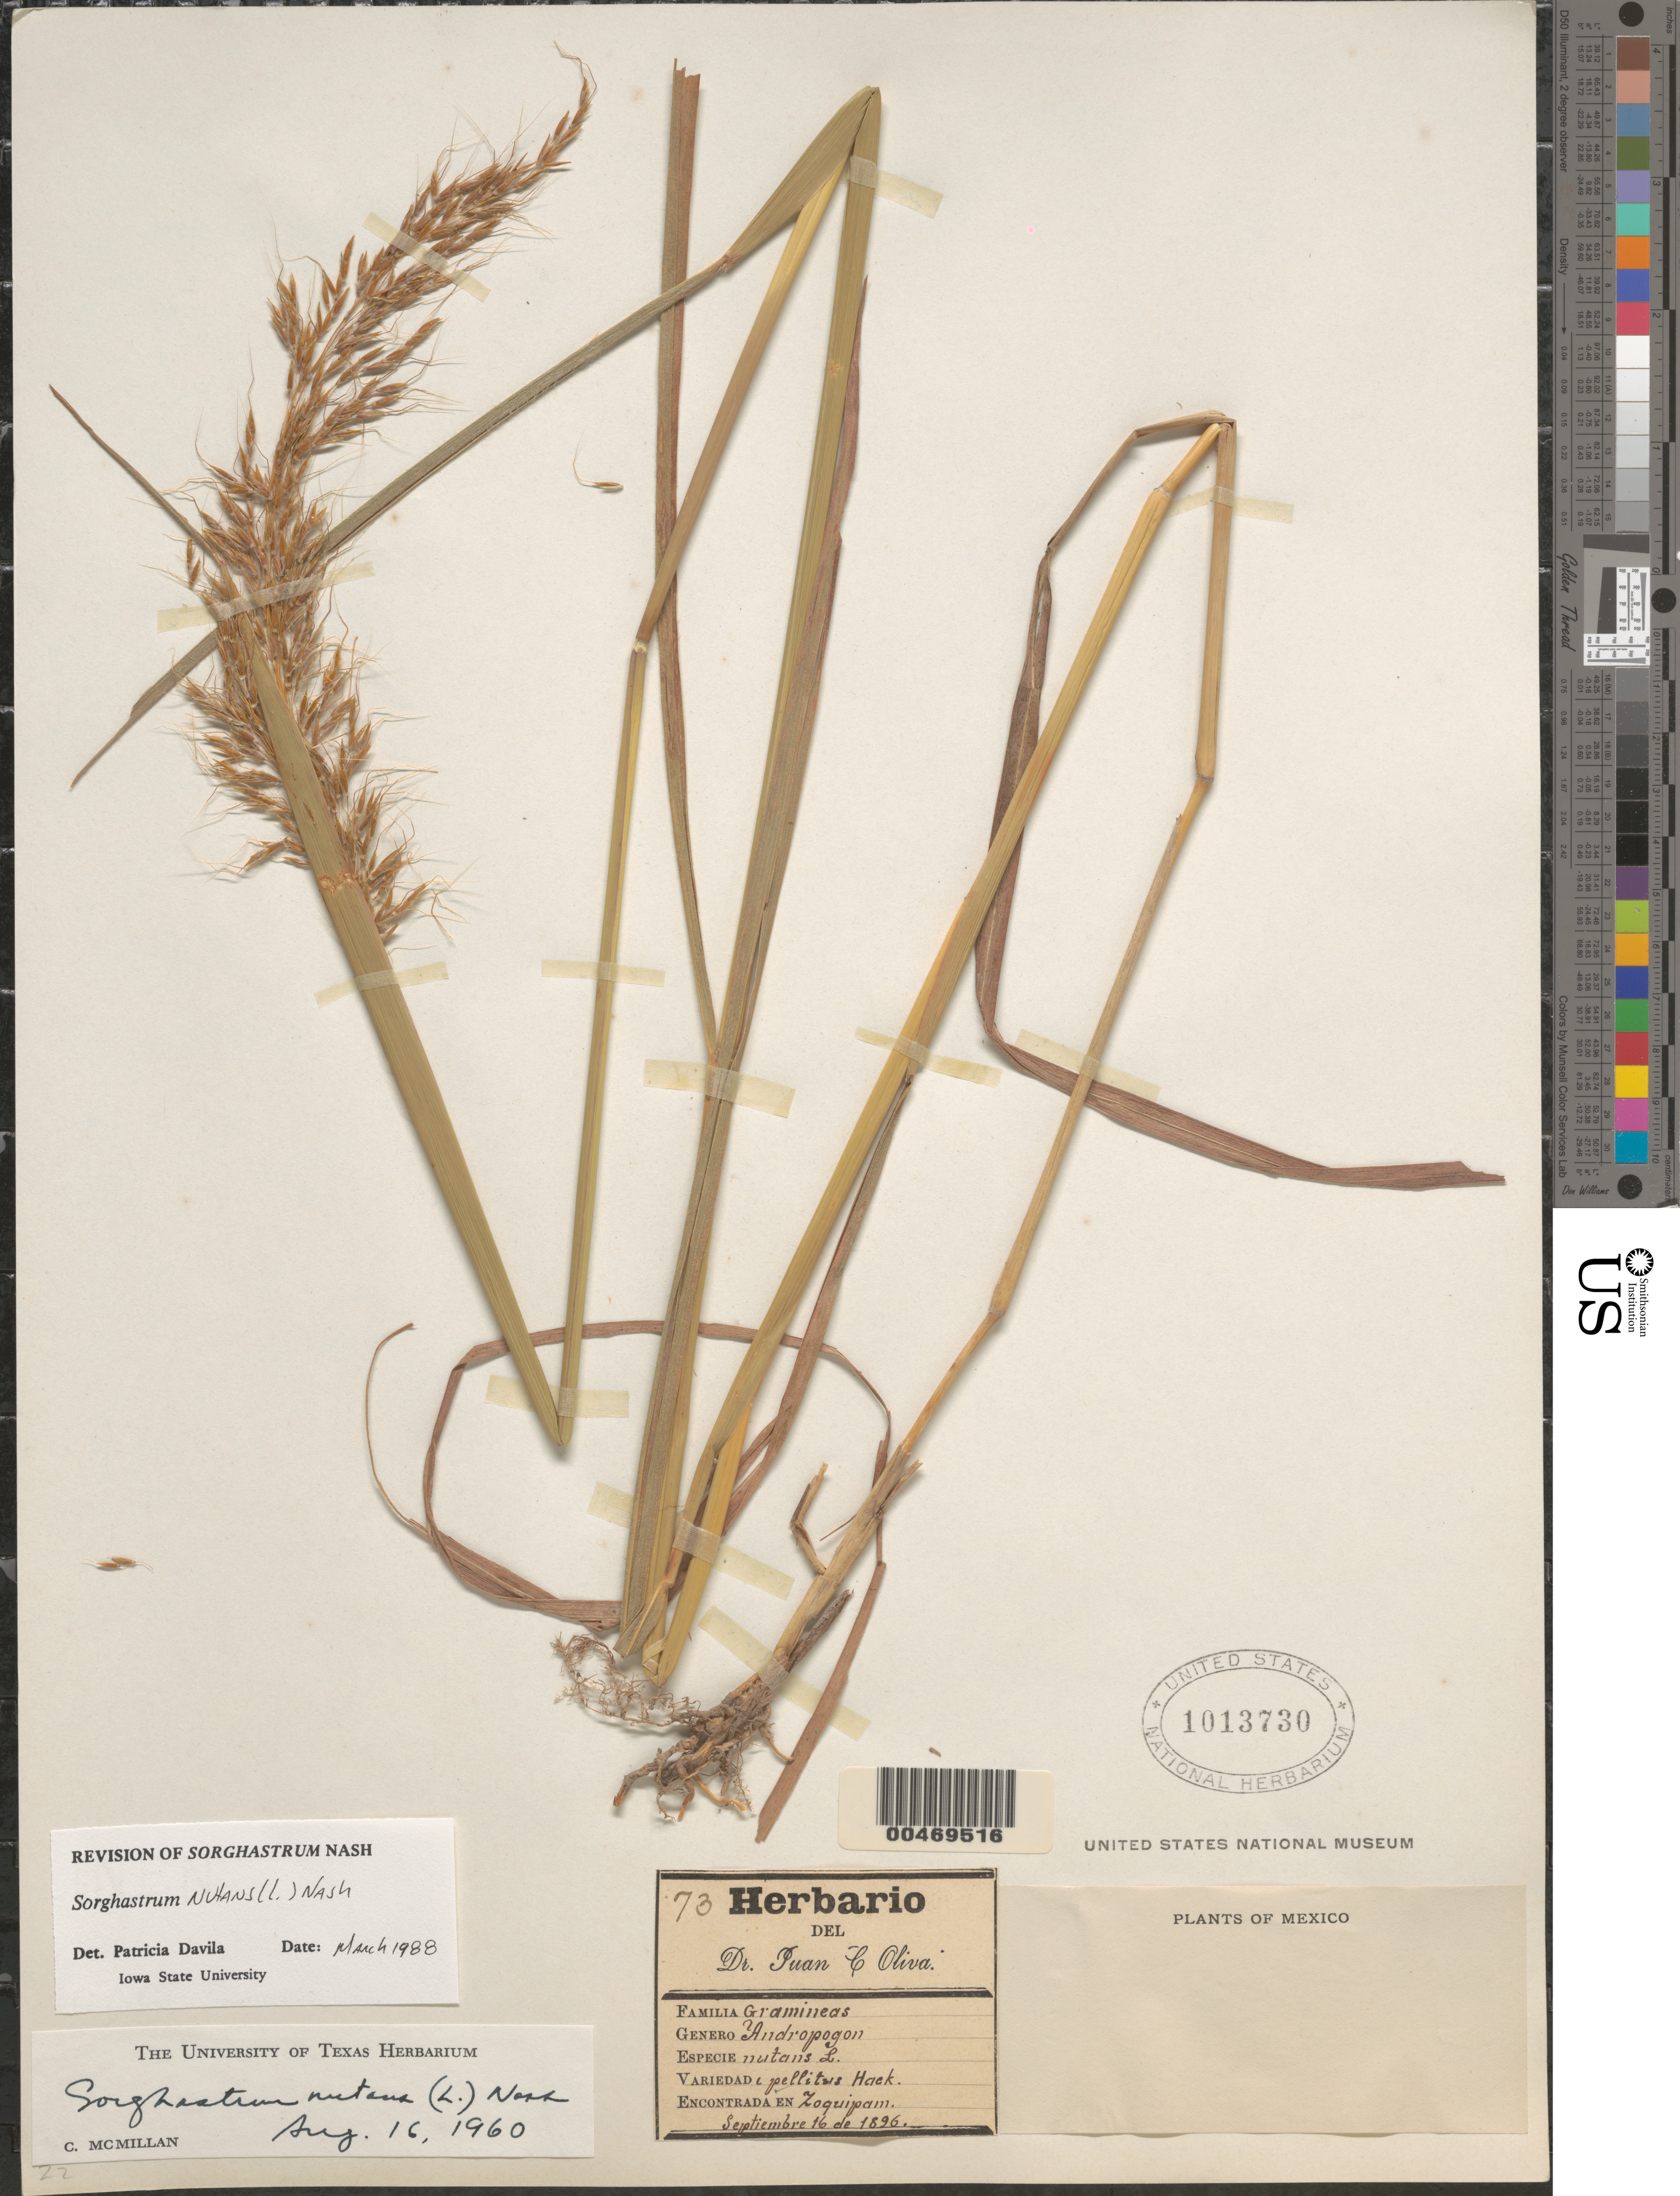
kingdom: Plantae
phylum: Tracheophyta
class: Liliopsida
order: Poales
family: Poaceae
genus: Sorghastrum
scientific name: Sorghastrum nutans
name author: (L.) Nash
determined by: Dávila, P. D.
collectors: J. C. Oliva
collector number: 73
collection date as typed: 16 Sep 1896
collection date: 1896-09-16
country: Mexico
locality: Zoquipam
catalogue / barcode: US 1013730